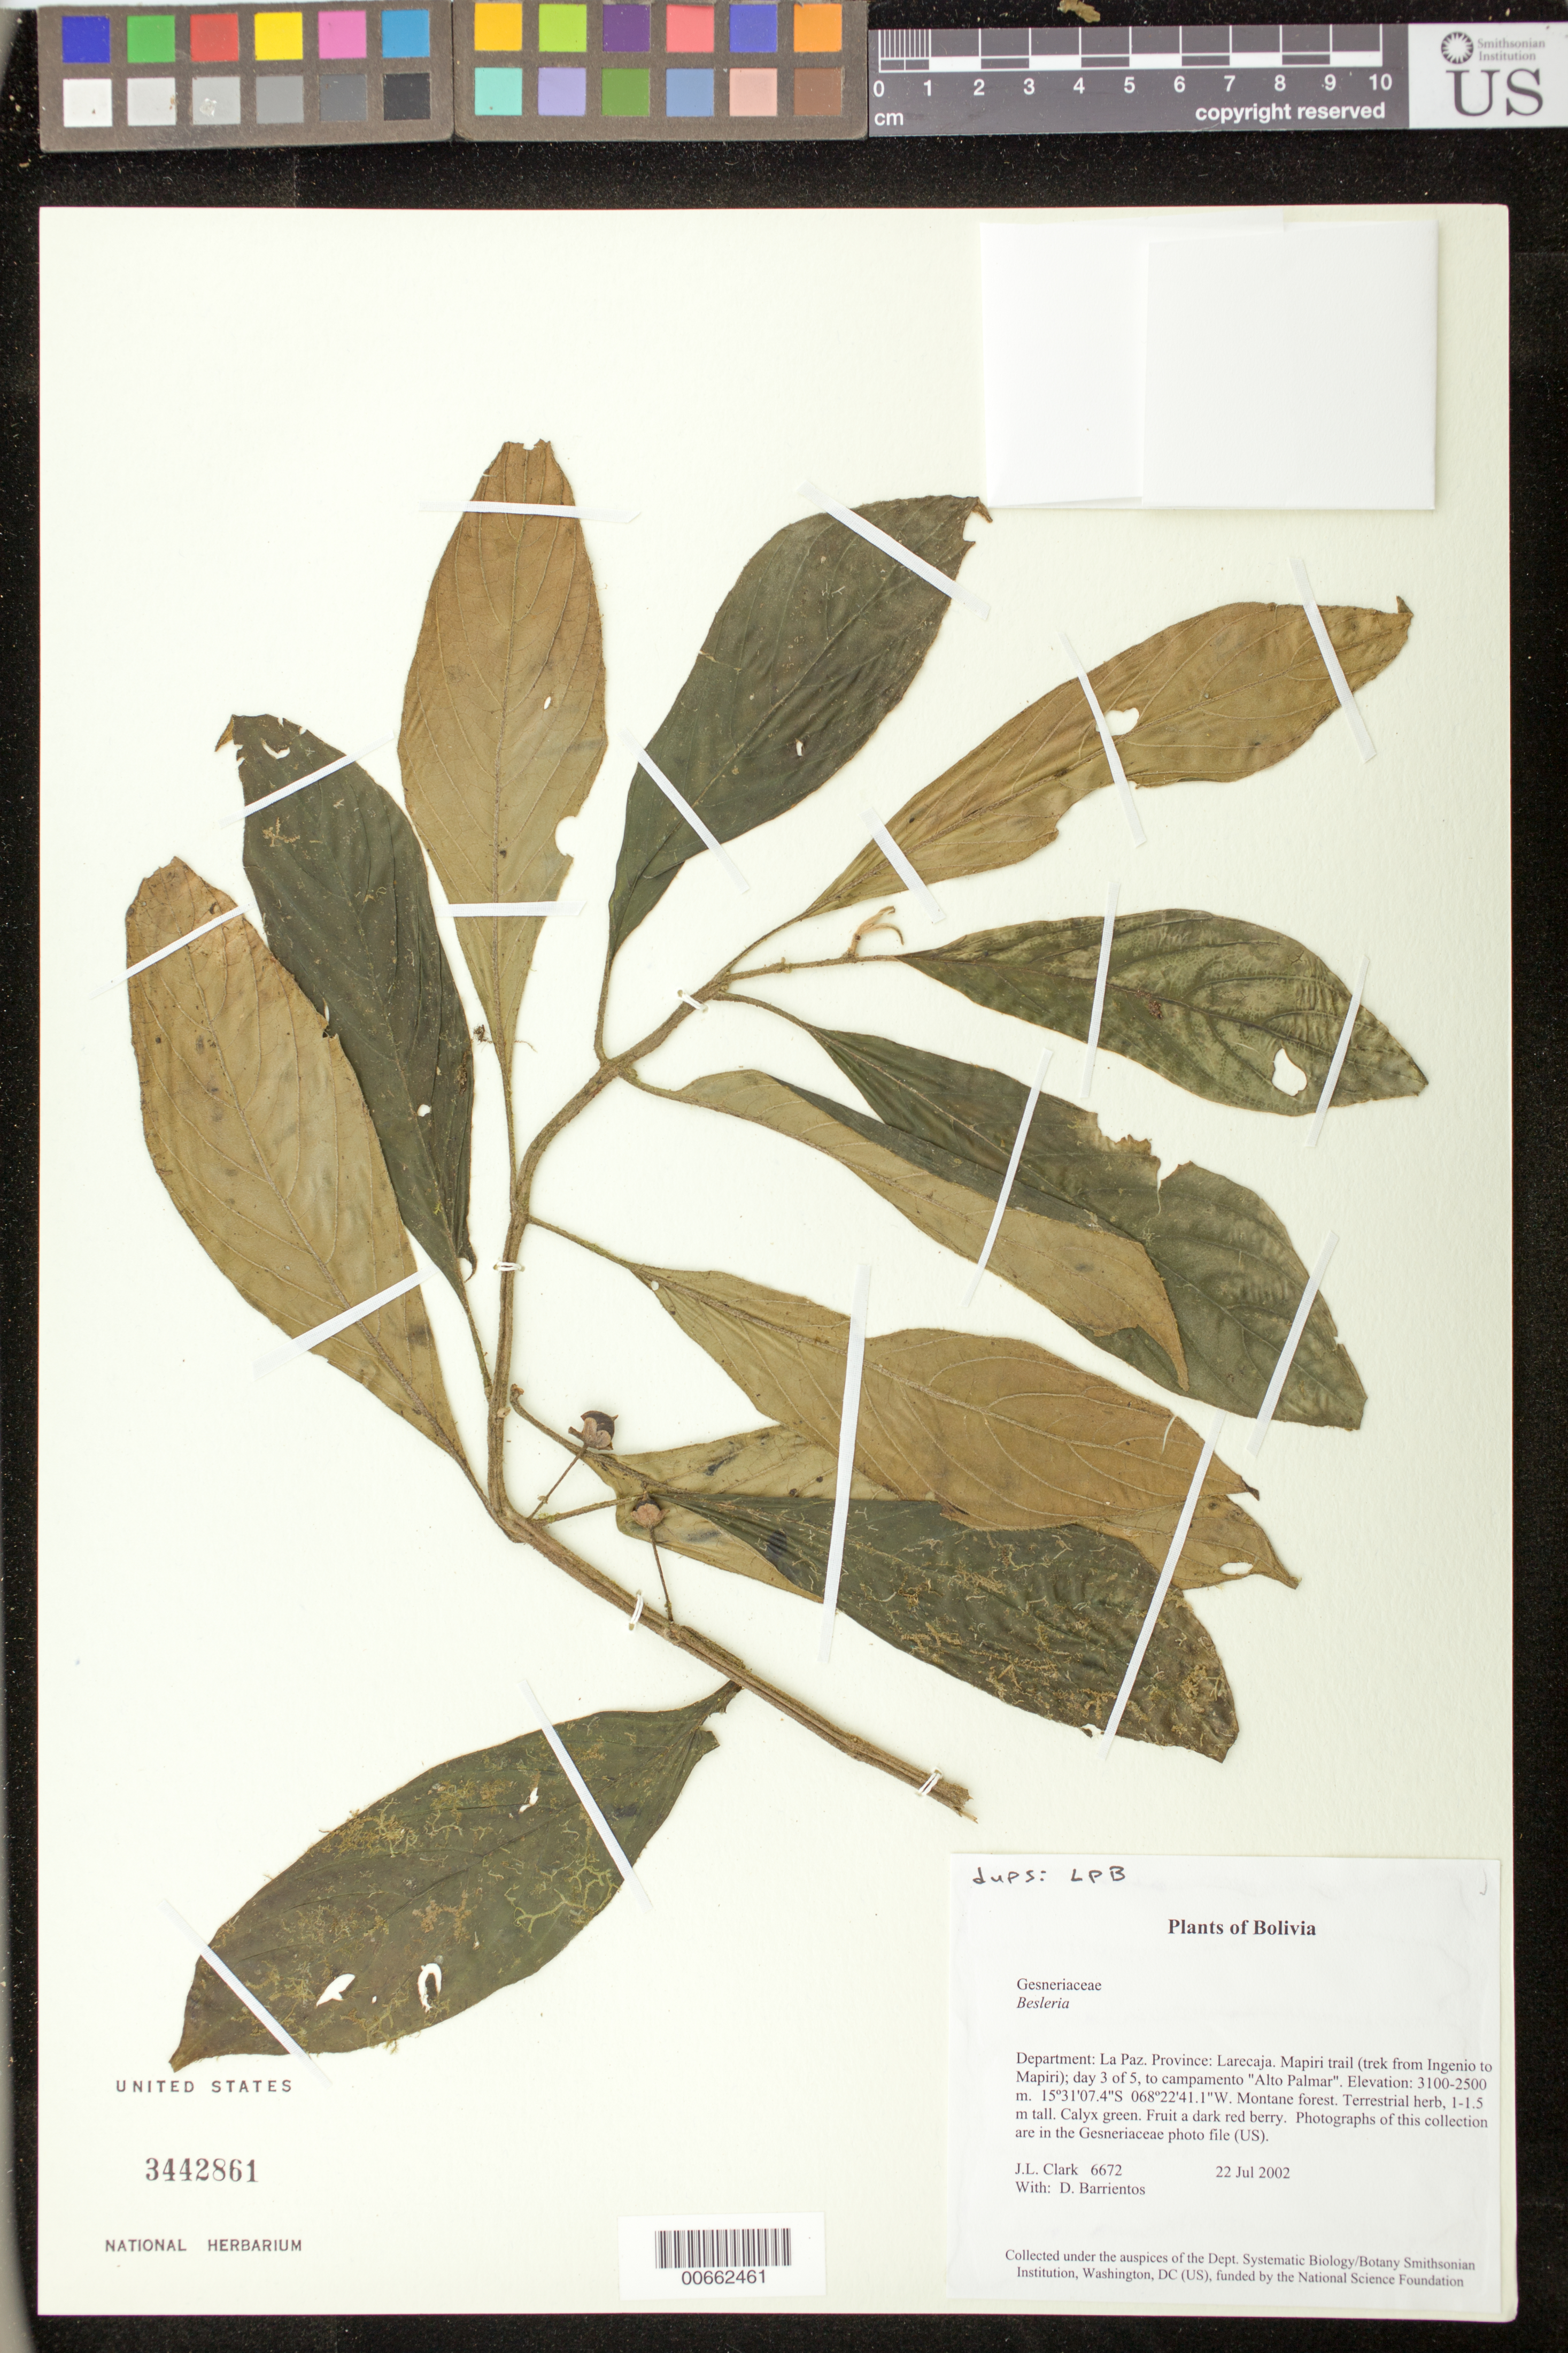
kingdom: Plantae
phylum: Tracheophyta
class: Magnoliopsida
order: Lamiales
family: Gesneriaceae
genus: Besleria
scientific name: Besleria sp.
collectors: J. L. Clark & D. Barrientos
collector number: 6672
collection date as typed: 22 Jul 2002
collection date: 2002-07-22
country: Bolivia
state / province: La Paz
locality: Larecaja, Mapiri trail (trek from Ingenio to Mapiri); day 3 of 5, to campamento "Alto Palmar"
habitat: Montane forest.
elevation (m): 3100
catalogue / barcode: US 3442861